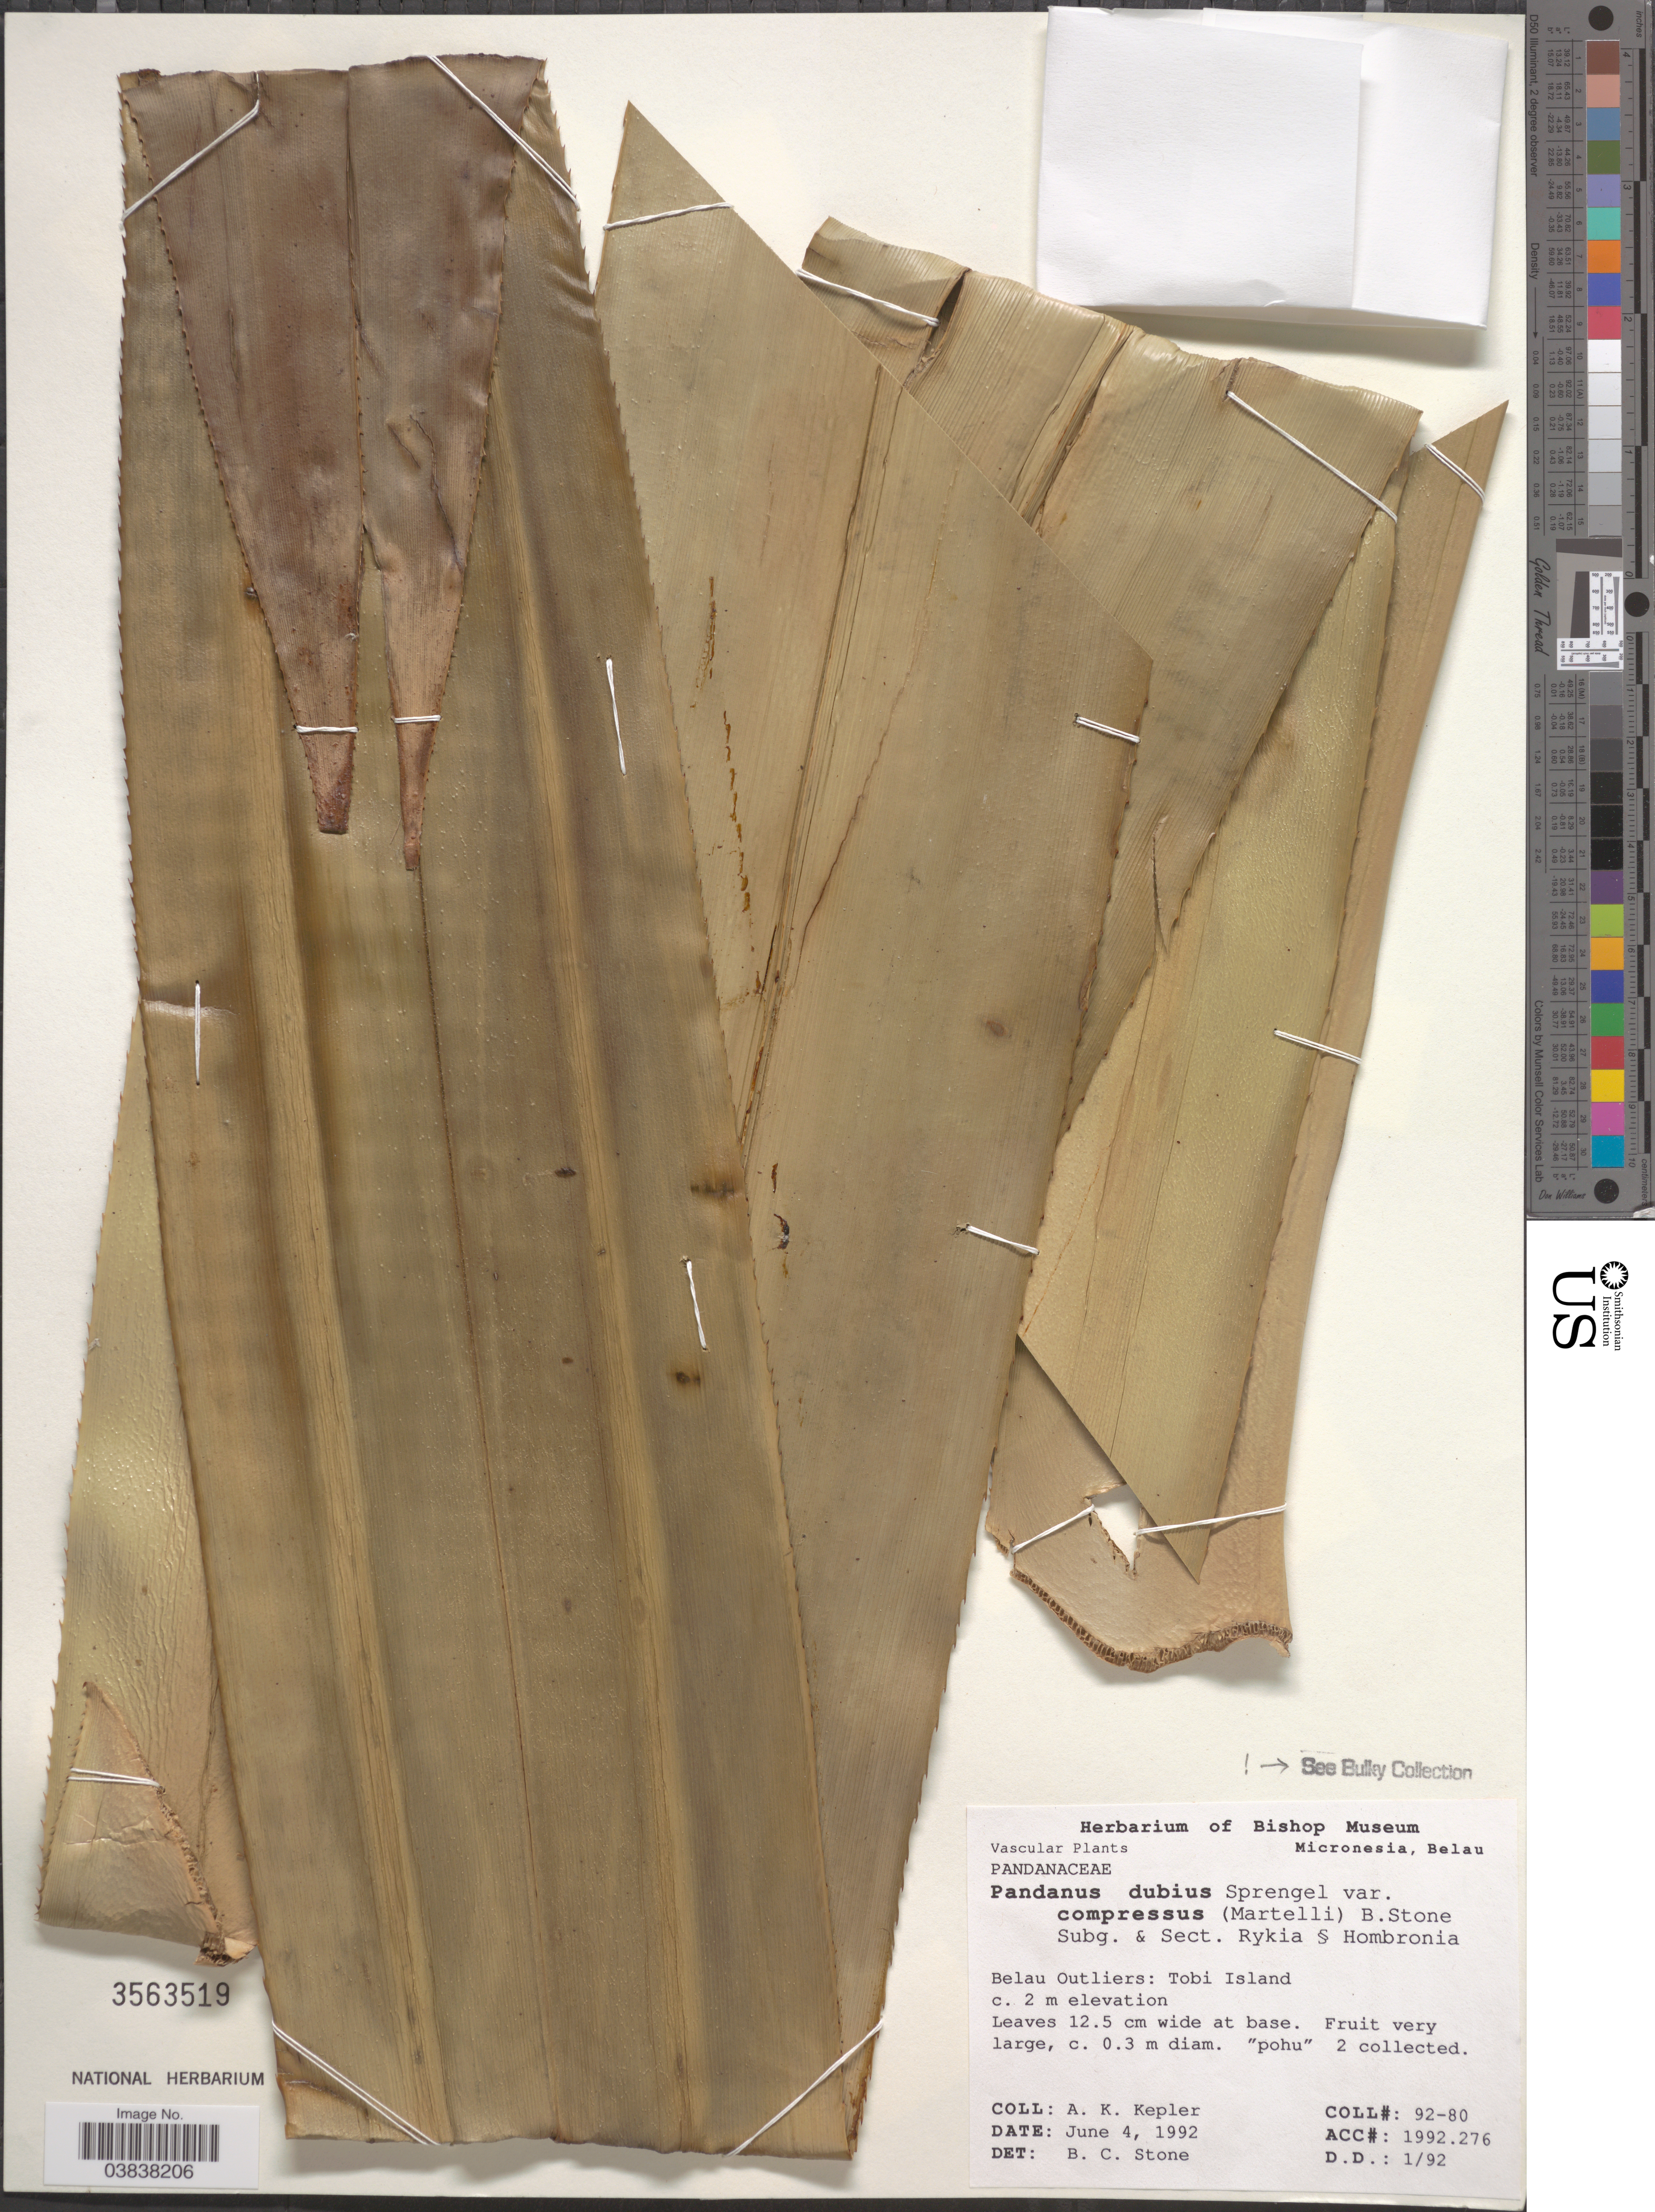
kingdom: Plantae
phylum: Tracheophyta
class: Liliopsida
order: Pandanales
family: Pandanaceae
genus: Pandanus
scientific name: Pandanus dubius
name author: Spreng.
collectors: A. K. Kepler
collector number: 92-80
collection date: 1992-06-04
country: Palau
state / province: Belau Outliers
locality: Tobi Island.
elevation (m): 2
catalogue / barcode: US 3563519